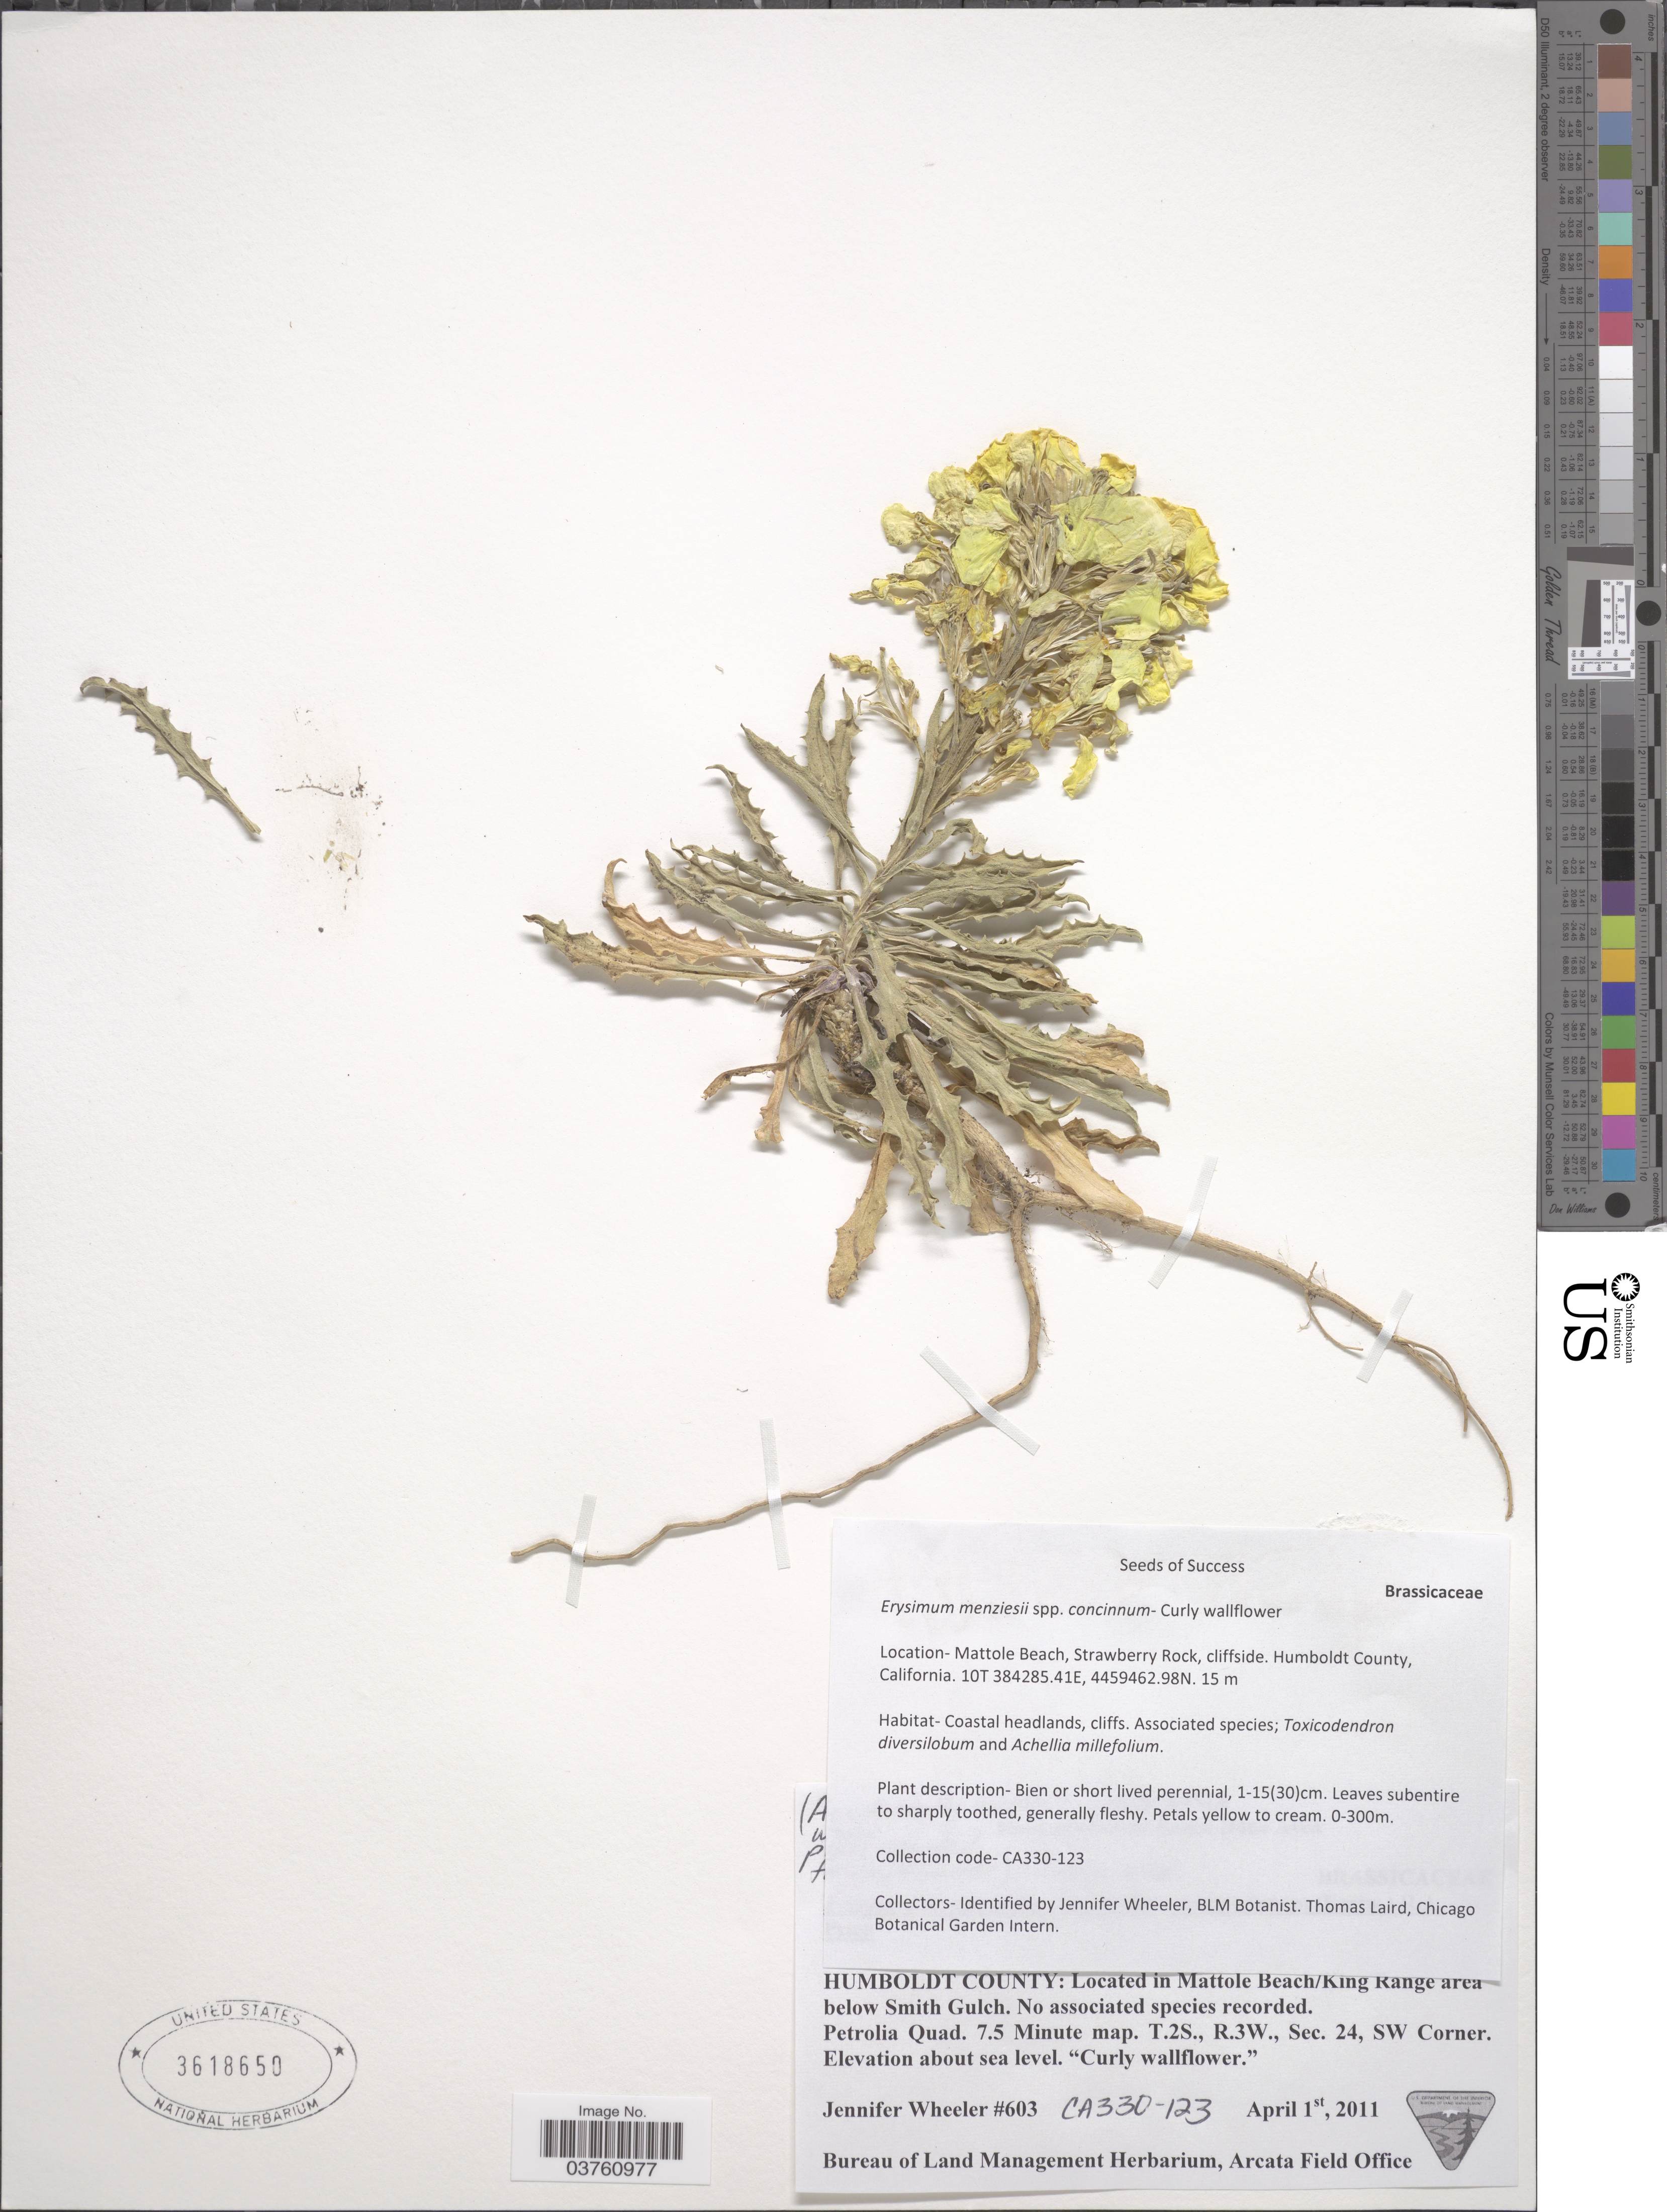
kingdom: Plantae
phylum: Tracheophyta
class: Magnoliopsida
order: Brassicales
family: Brassicaceae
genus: Erysimum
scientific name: Erysimum menziesii subsp. concinnum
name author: (Eastw.) R. Price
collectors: J. Wheeler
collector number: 603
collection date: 2011-04-01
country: United States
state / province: California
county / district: Humboldt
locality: Mattole Beach, Strawberry Rock, cliffside. Humboldt County. 10T. Mattole Beach/ King Range area below Smith Gulch. Petrolia Quad. 7.5 Minute map. T.2S., R.3W., Sec. 24, SW Corner.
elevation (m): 0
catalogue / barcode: US 3618650